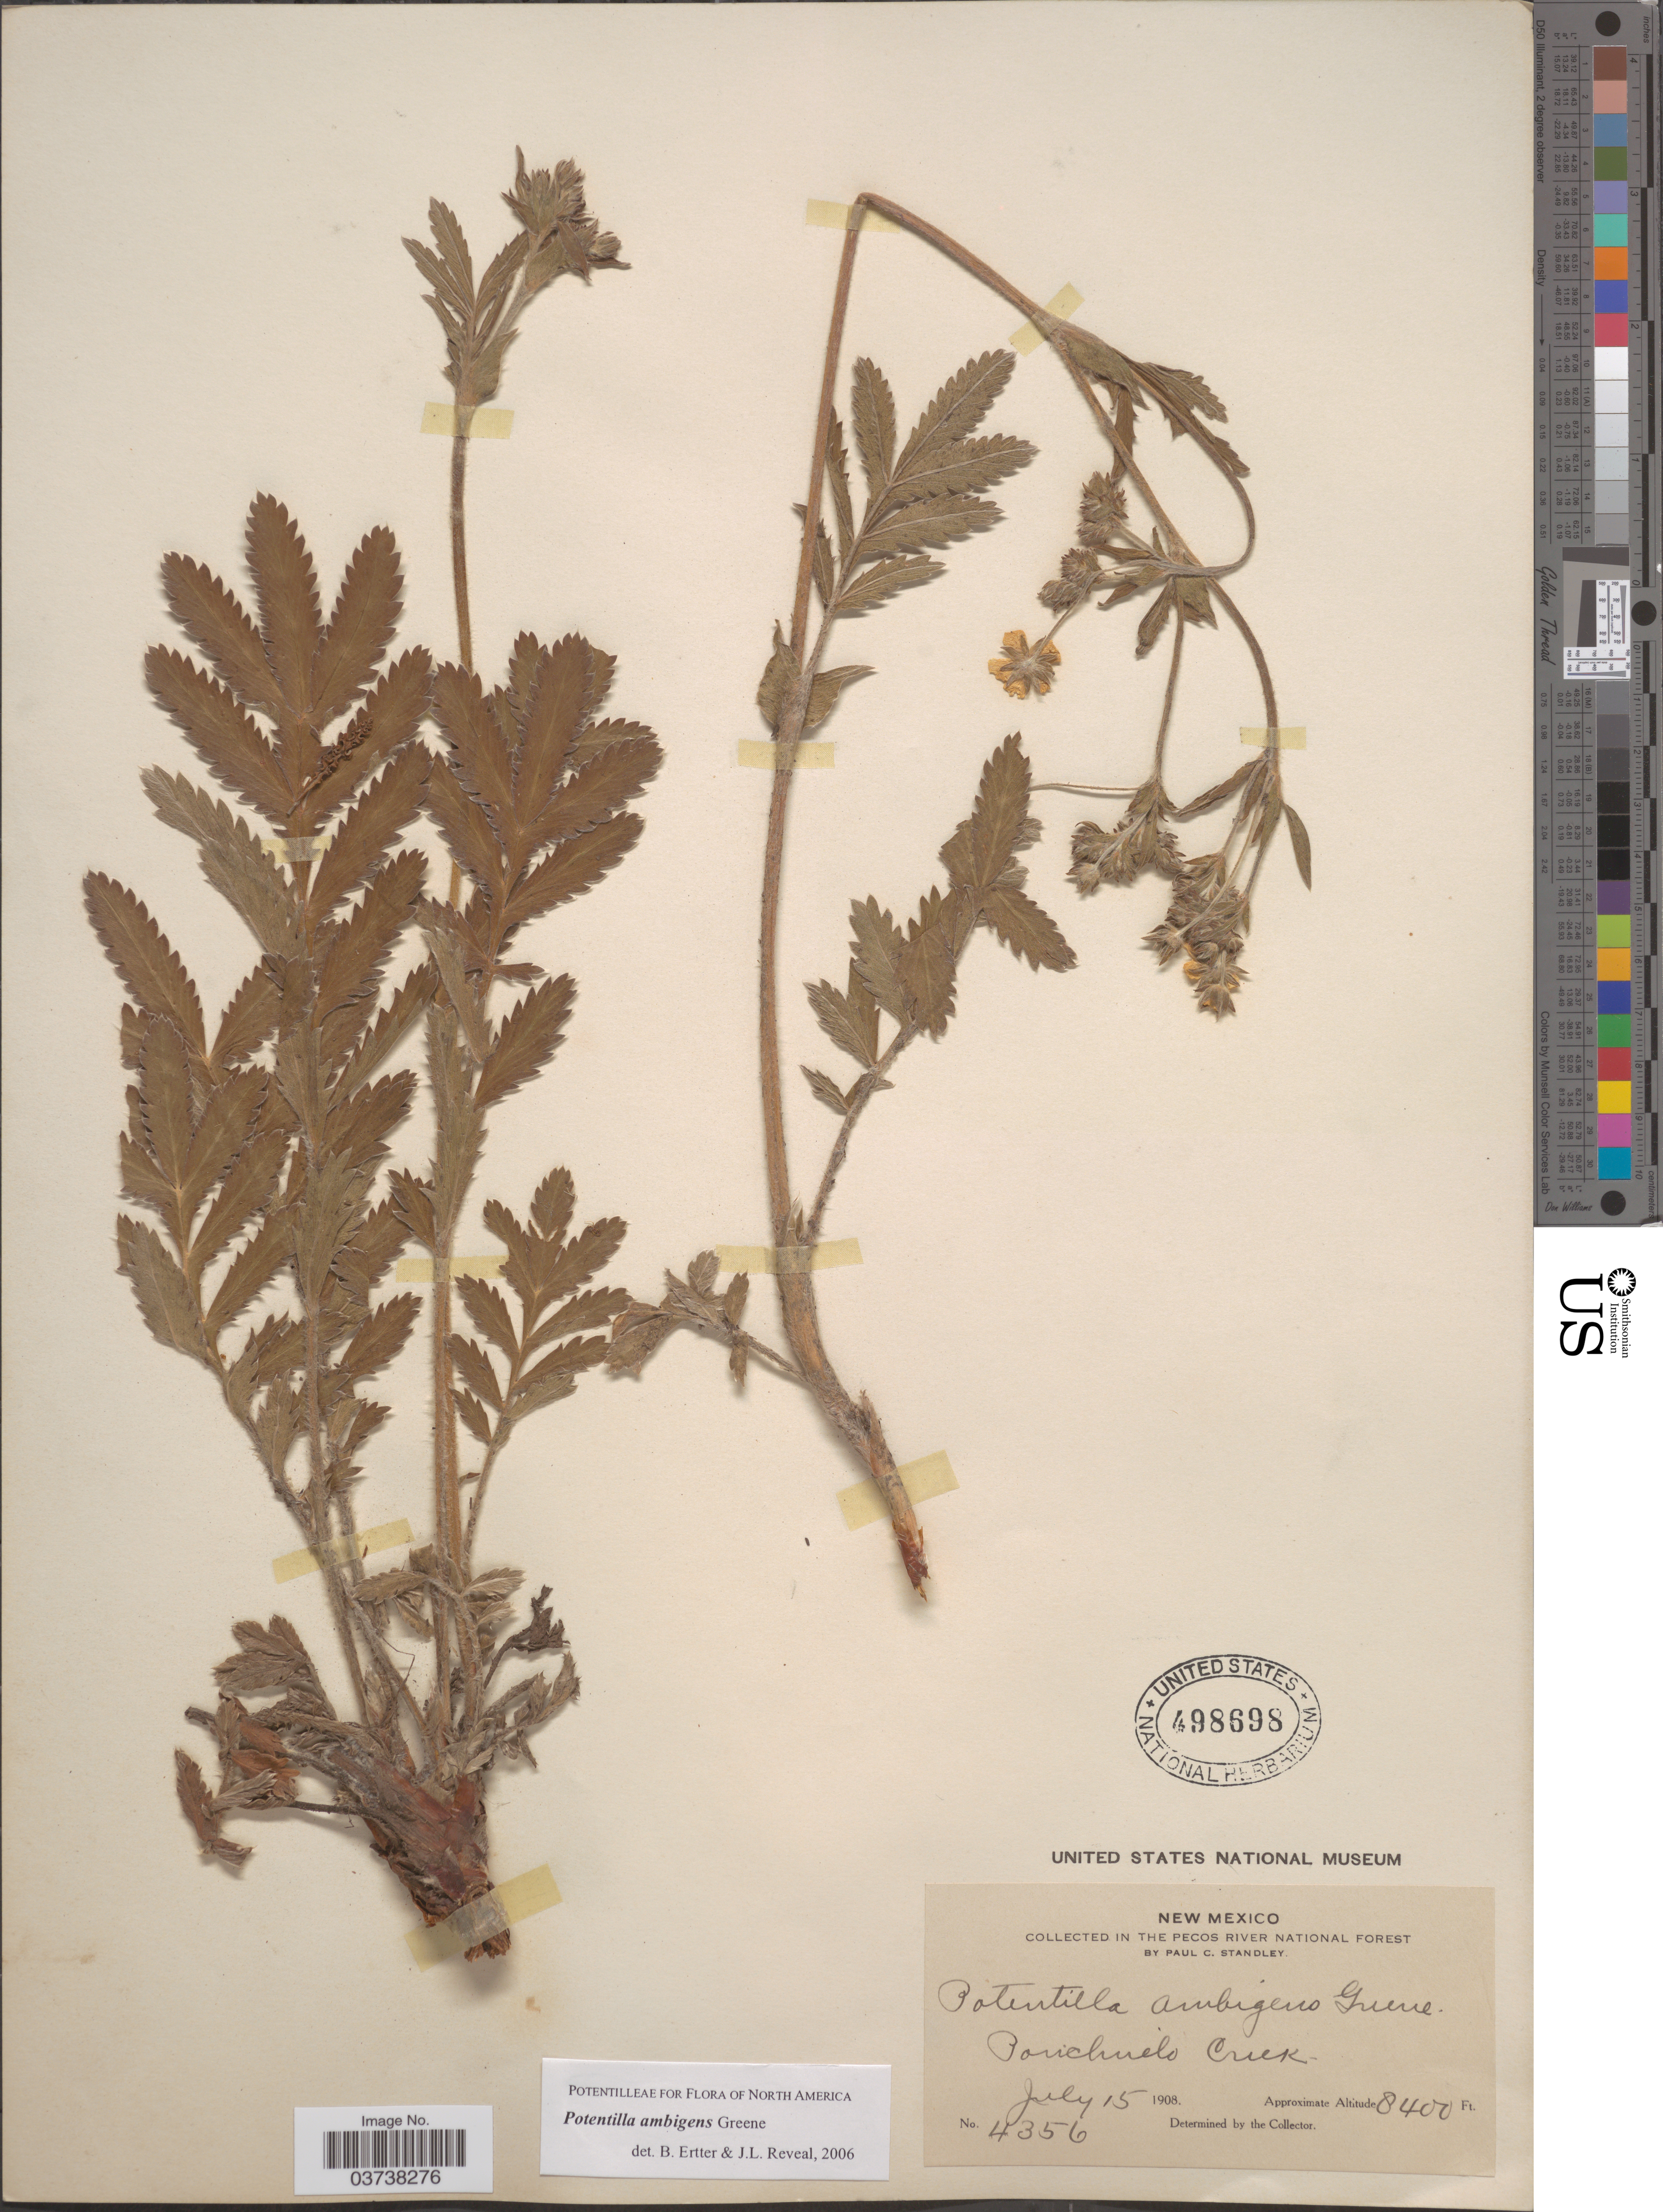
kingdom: Plantae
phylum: Tracheophyta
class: Magnoliopsida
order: Rosales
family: Rosaceae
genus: Potentilla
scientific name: Potentilla ambigens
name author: Greene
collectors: P. C. Standley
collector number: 4356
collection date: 1908-07-15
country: United States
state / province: New Mexico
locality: Panchuela Creek, Pecos River National Forest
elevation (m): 2560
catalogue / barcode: US 498698